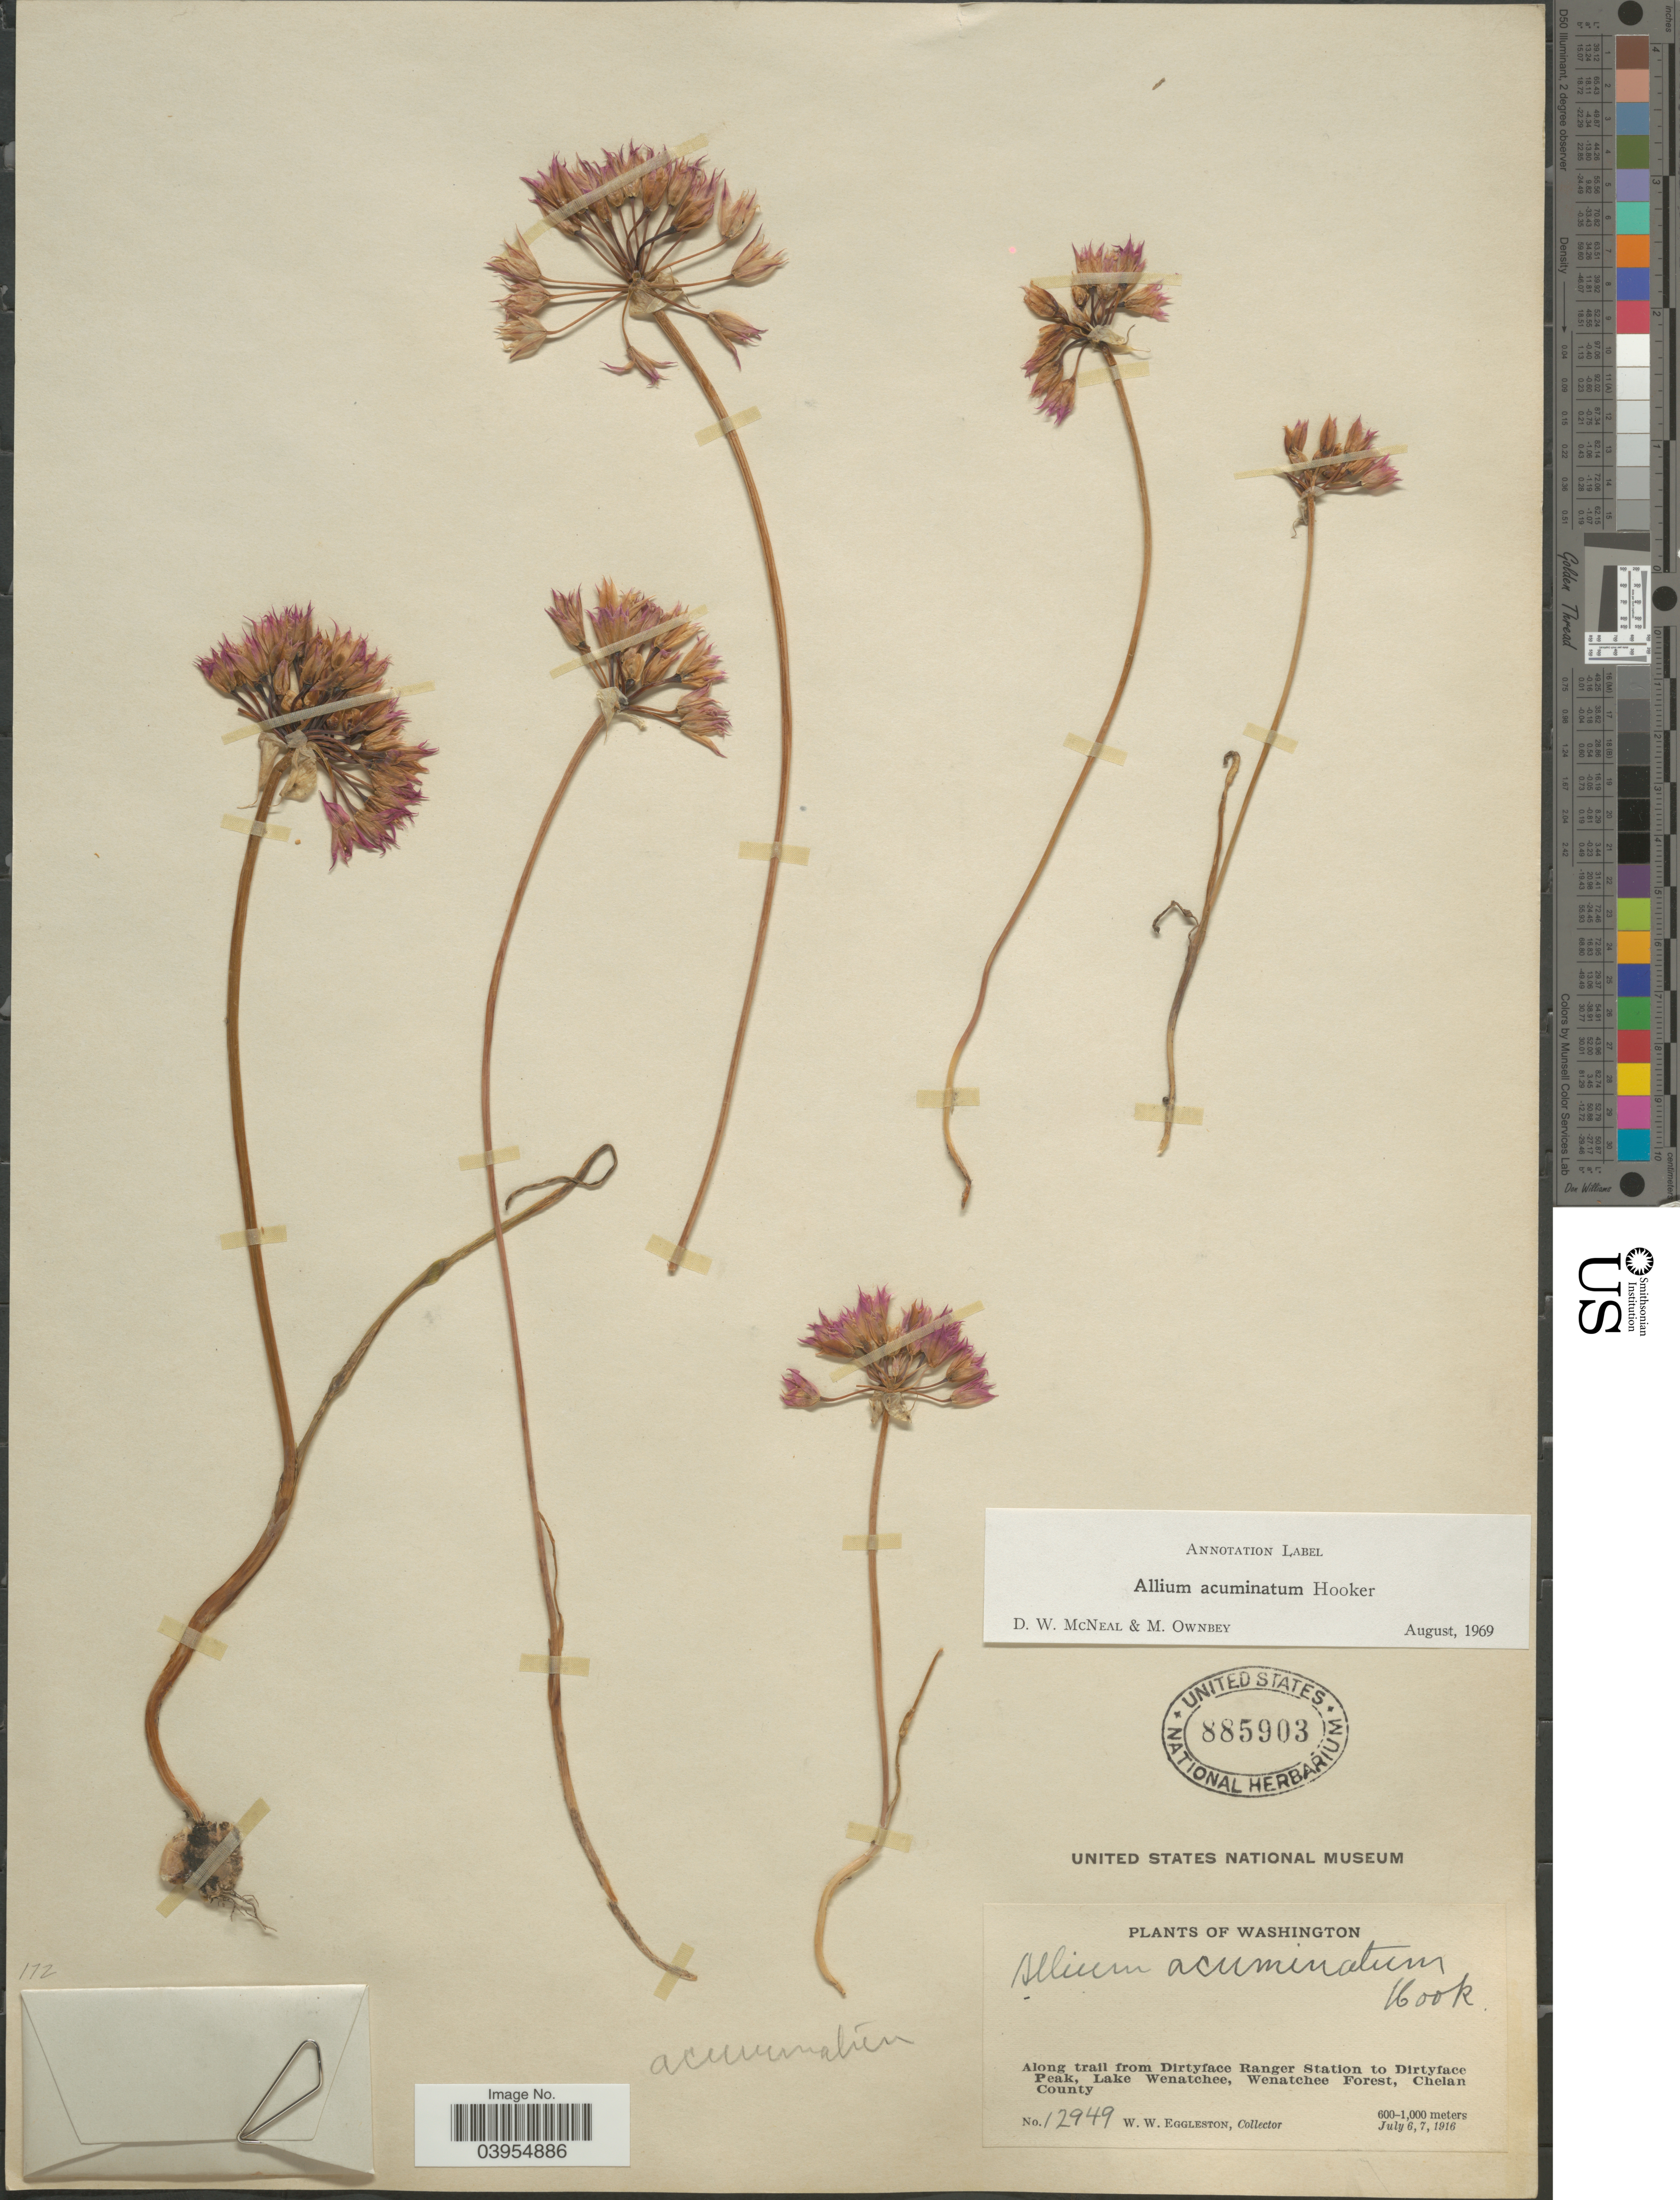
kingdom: Plantae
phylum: Tracheophyta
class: Liliopsida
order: Asparagales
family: Amaryllidaceae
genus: Allium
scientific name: Allium acuminatum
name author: Hook.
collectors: W. W. Eggleston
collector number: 12949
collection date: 1916-07-06/1916-07-07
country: United States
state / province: Washington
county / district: Chelan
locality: Along trail from Dirtyface Ranger Station to Dirtyface Peak, Lake Wenatchee, Wenatchee Forest, Chelan County.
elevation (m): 600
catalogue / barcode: US 885903